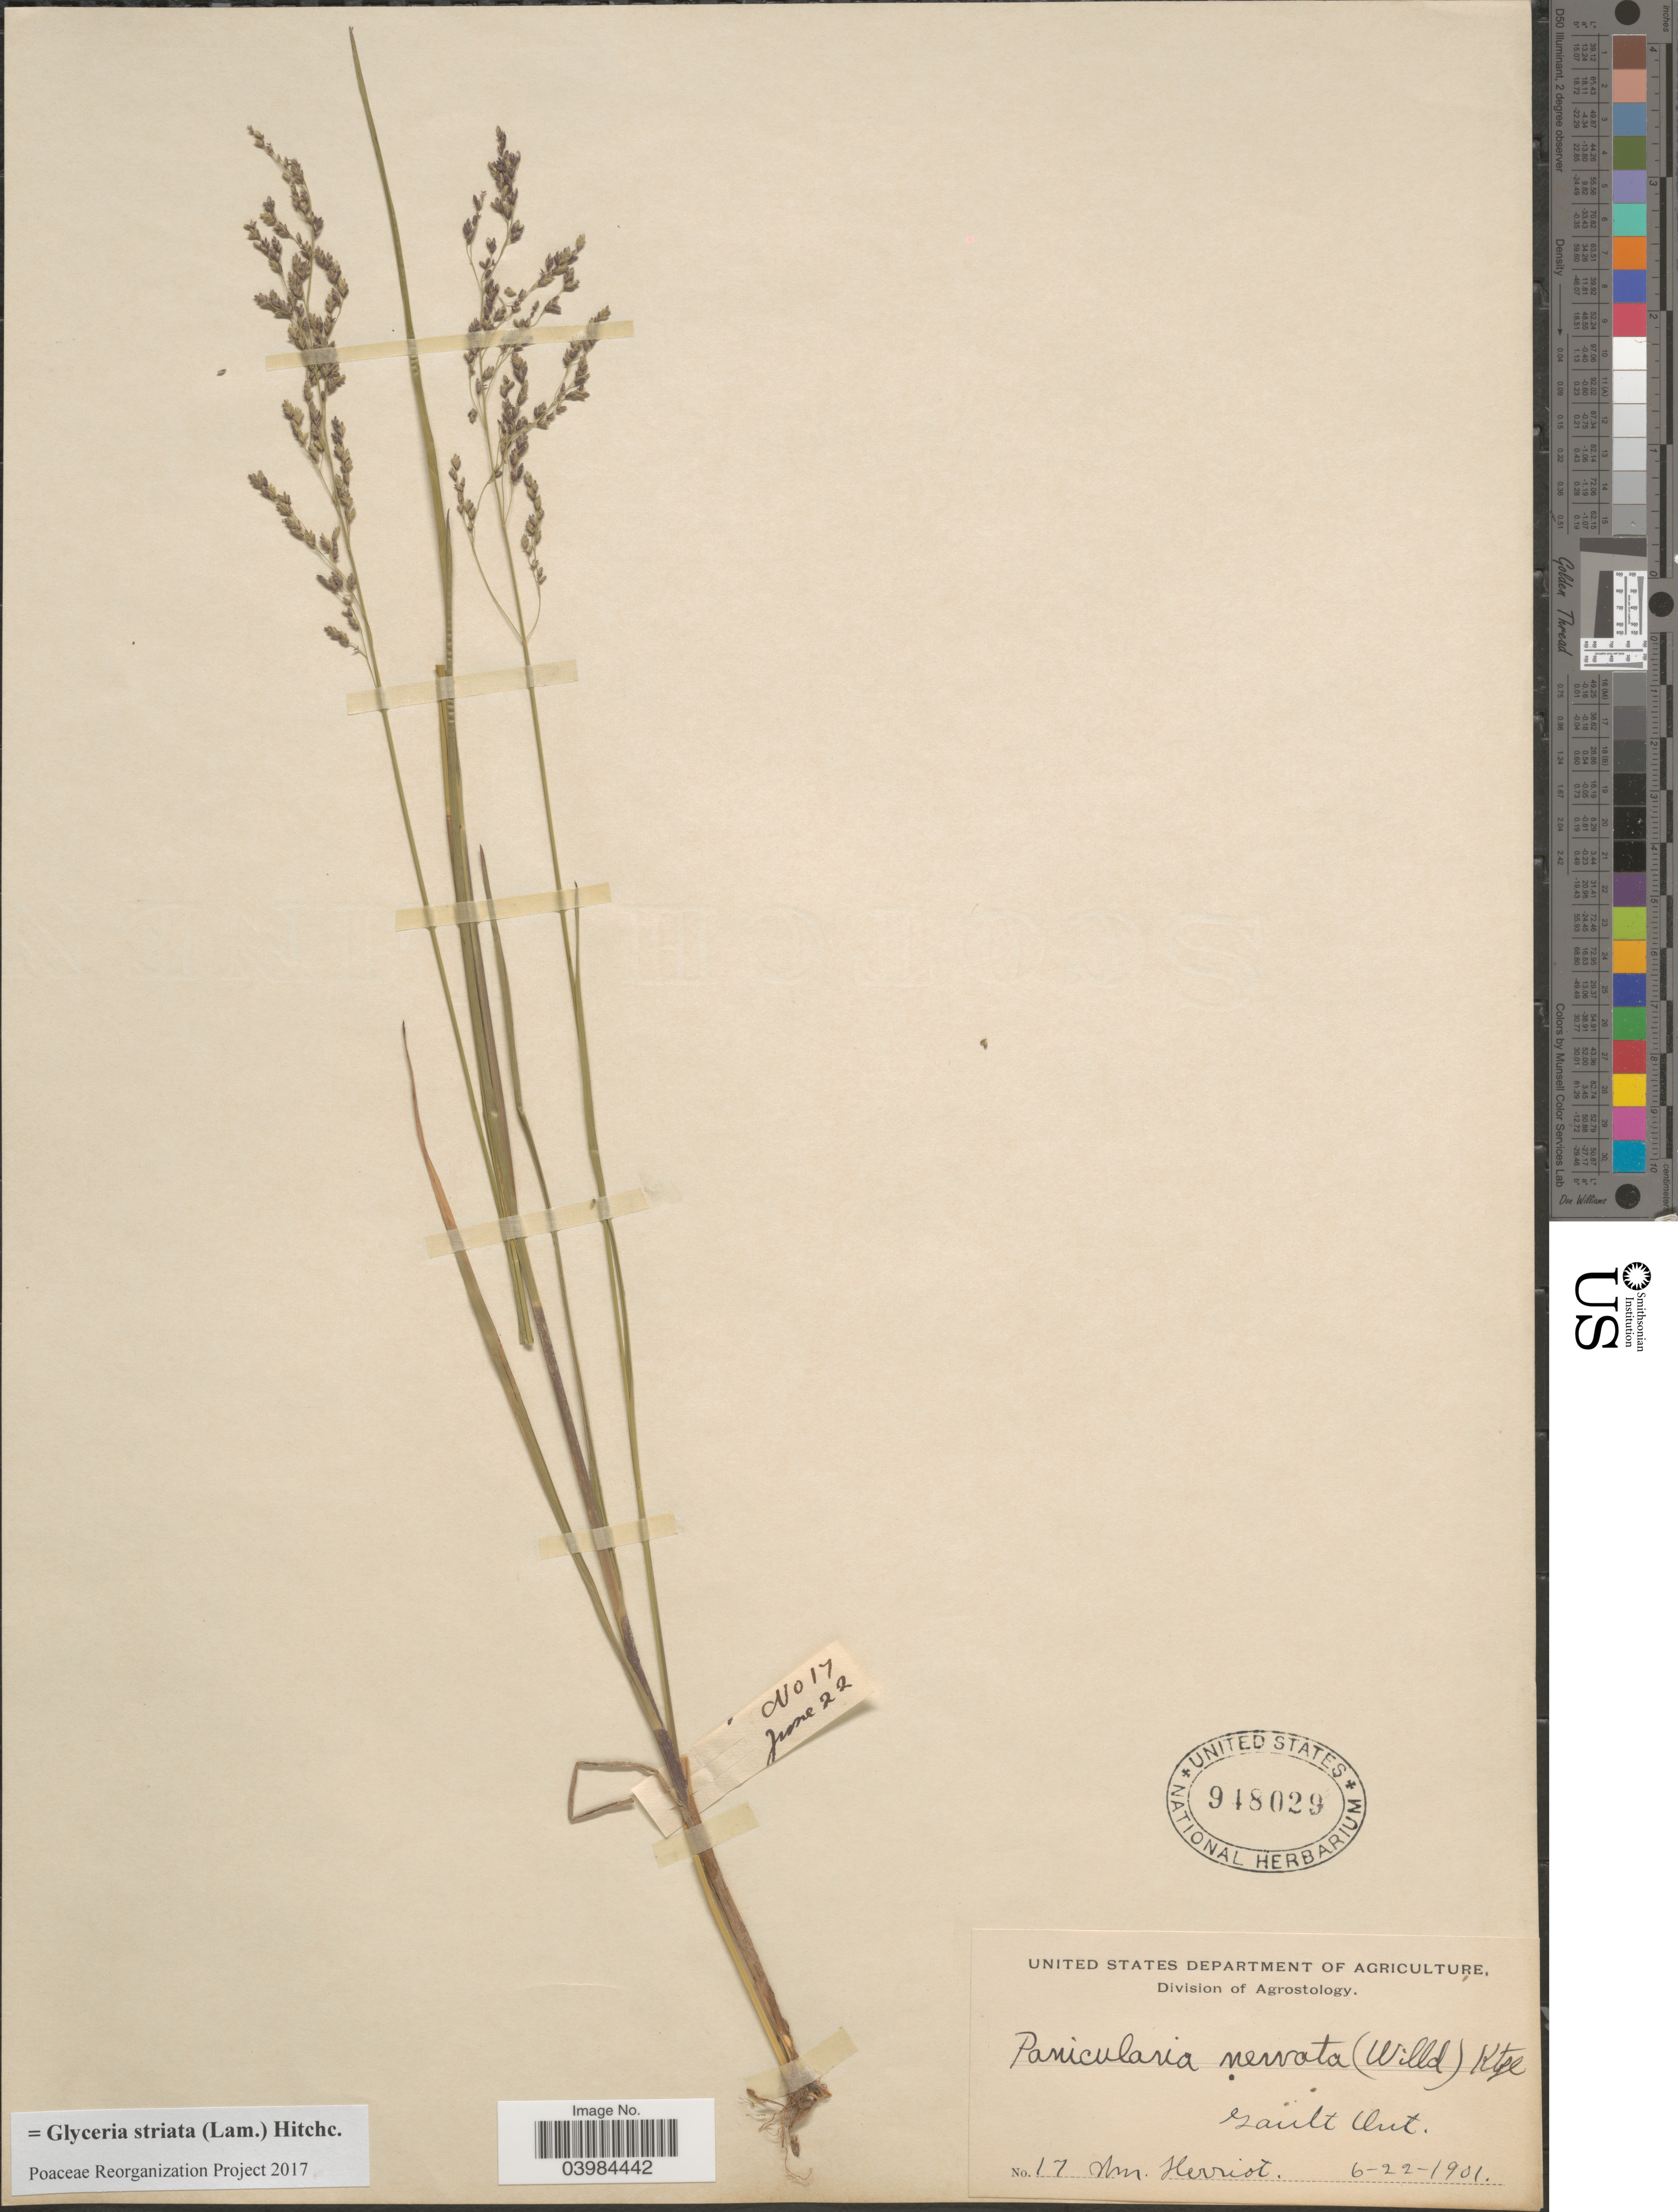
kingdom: Plantae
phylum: Tracheophyta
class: Liliopsida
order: Poales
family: Poaceae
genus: Glyceria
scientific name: Glyceria striata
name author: (Lam.) Hitchc.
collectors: W. Herriot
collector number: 17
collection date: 1901-06-22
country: Canada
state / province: Ontario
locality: Gault.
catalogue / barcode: US 948029